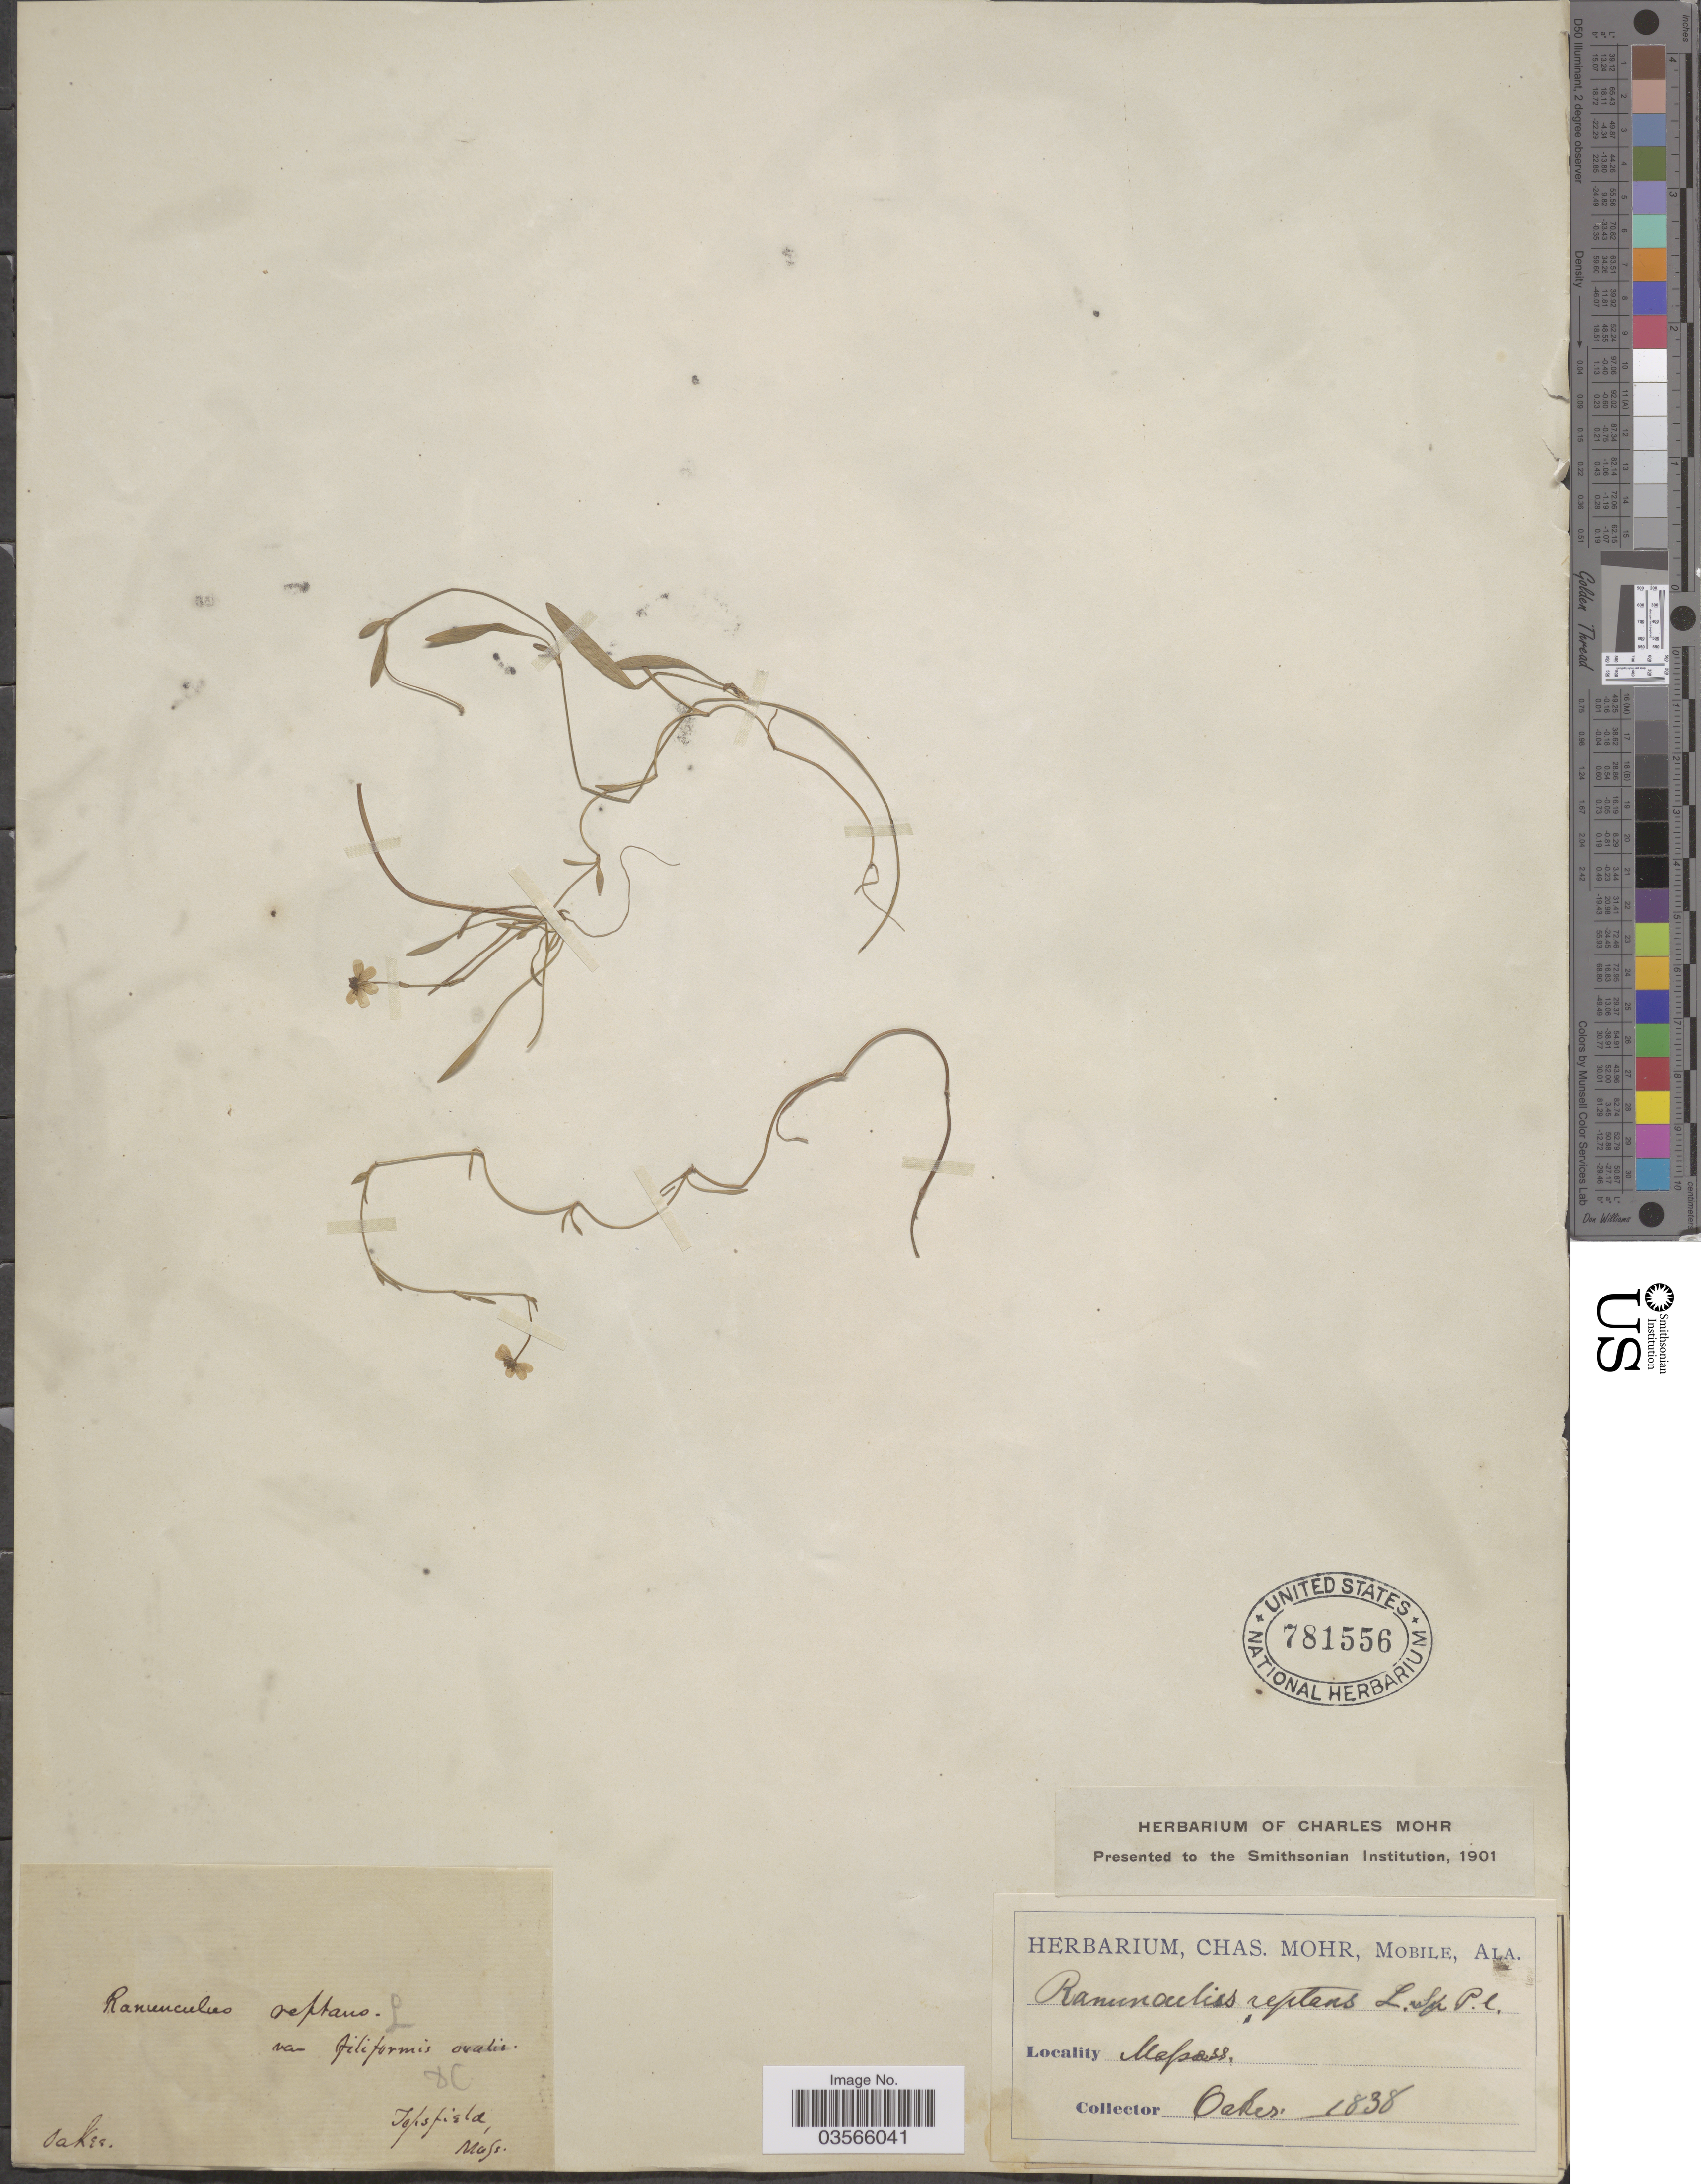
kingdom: Plantae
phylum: Tracheophyta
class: Magnoliopsida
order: Ranunculales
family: Ranunculaceae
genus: Ranunculus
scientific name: Ranunculus flammula var. filiformis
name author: (Michx.) Hook.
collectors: -. Oakes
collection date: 1838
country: United States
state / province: Massachusetts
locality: Topsfield.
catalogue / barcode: US 781556